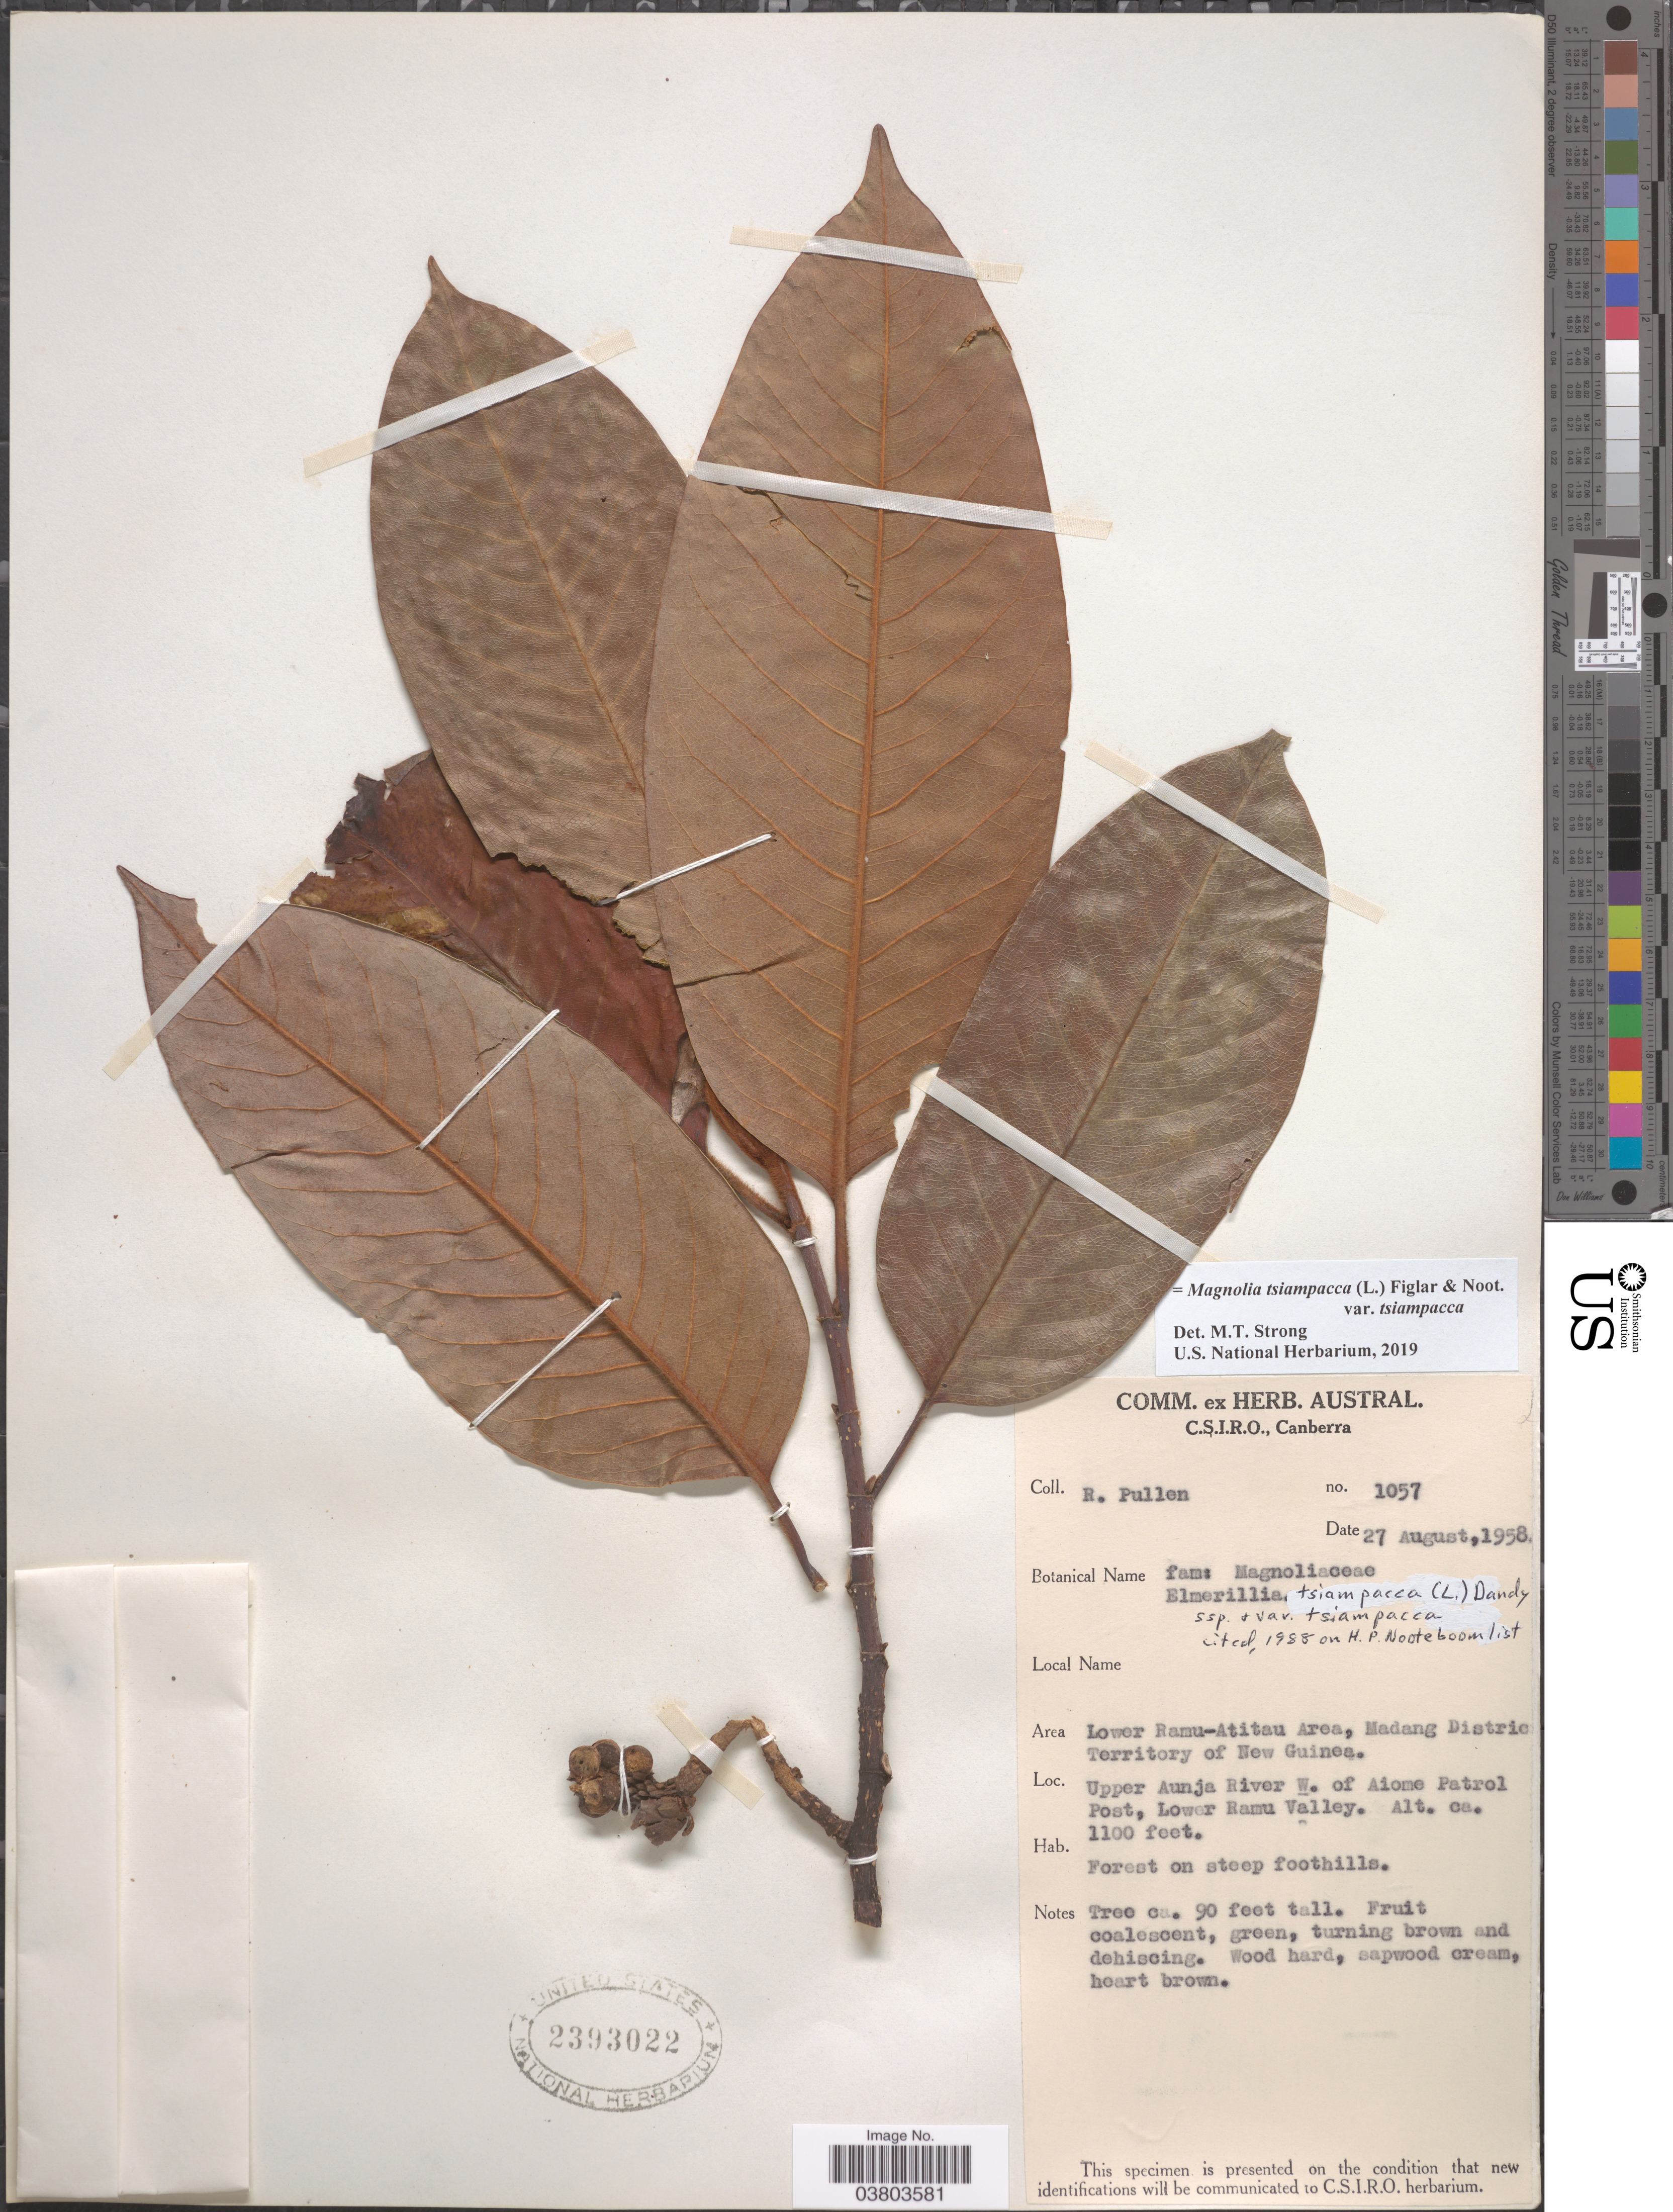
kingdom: Plantae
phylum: Tracheophyta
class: Magnoliopsida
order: Magnoliales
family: Magnoliaceae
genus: Magnolia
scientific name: Magnolia tsiampacca var. tsiampacca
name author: (L.) Figlar & Noot.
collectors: R. Pullen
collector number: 1057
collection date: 1958-08-27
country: Papua New Guinea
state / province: Madang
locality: Area Lower Ramu-Atitau Area, Madang District. Territory of New Guinea. Upper Aunja River W. of Aiome Patrol Post, Lower Ramu Valley.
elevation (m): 335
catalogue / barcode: US 2393022